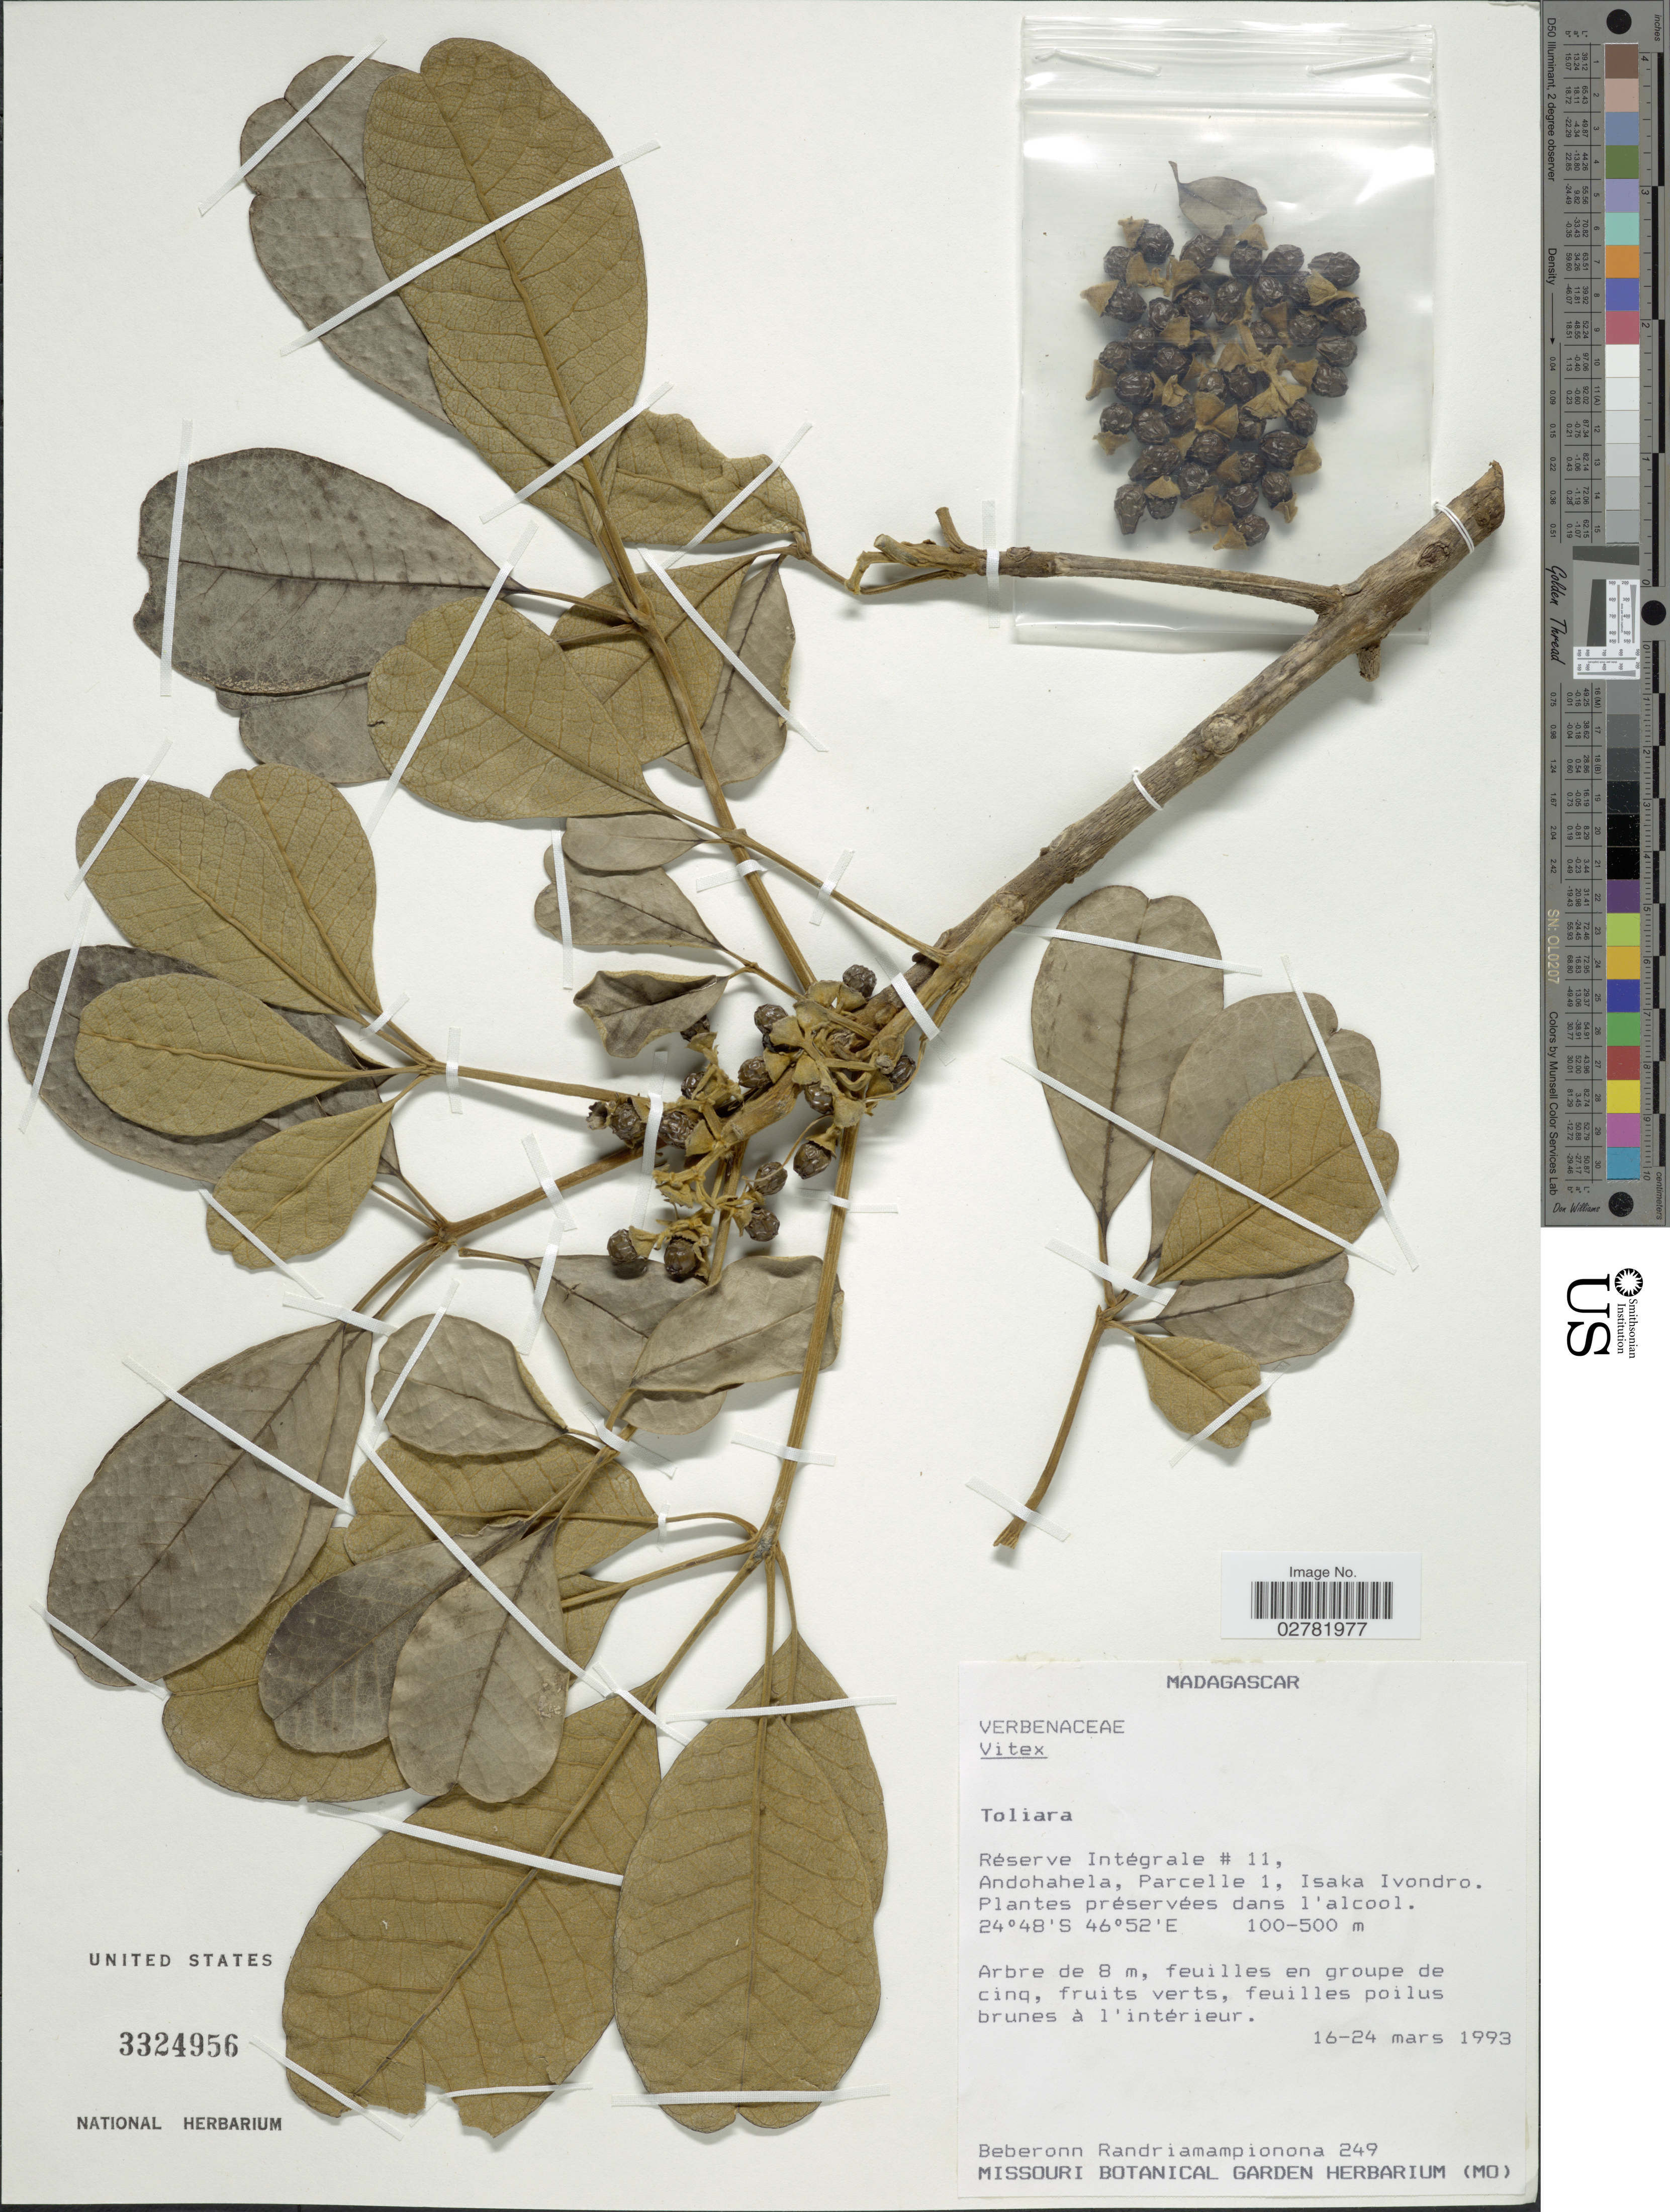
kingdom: Plantae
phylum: Tracheophyta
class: Magnoliopsida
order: Lamiales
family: Lamiaceae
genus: Vitex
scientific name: Vitex sp.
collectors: B. Randriamampionona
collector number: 249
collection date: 1993-03-16/1993-03-24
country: Madagascar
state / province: Anosy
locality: Réserve Intégrale # 11, Andohahela, Parcelle 1, Isaka Ivondro.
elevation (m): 100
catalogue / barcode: US 3324956